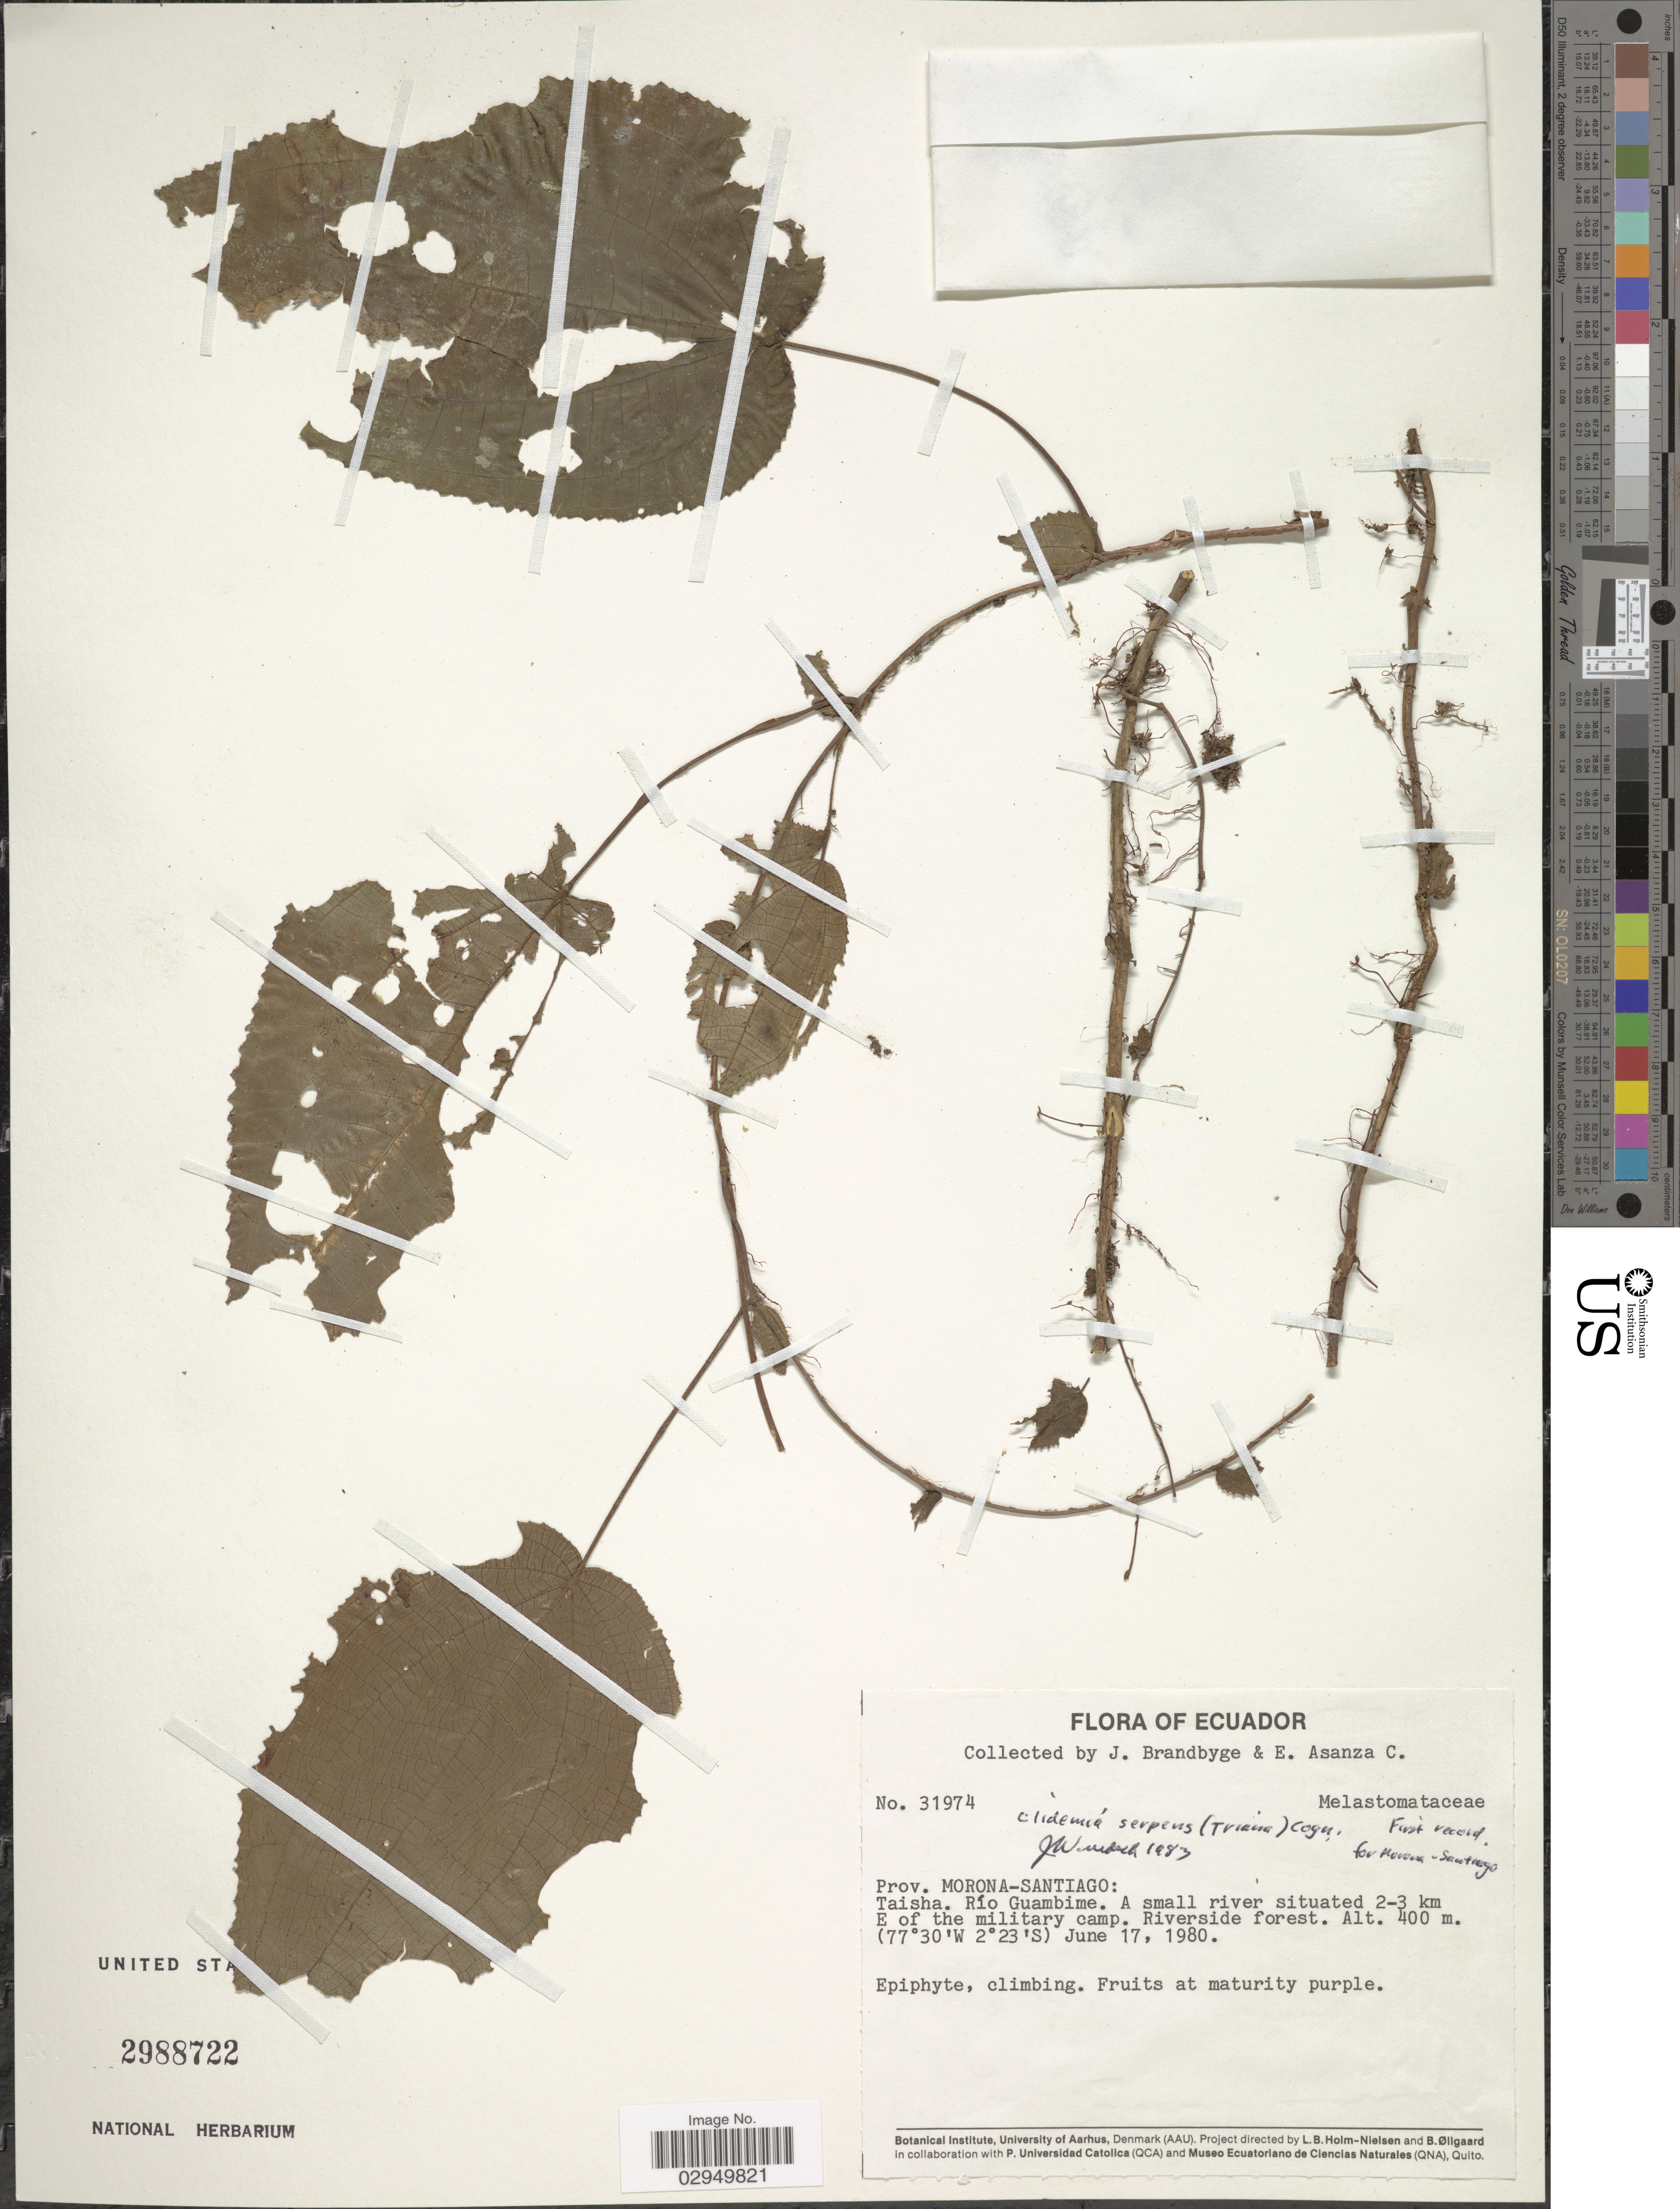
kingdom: Plantae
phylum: Tracheophyta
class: Magnoliopsida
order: Myrtales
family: Melastomataceae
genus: Clidemia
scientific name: Clidemia serpens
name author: (Triana) Cogn.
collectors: J. Brandbyge & E. Asanza C.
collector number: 31974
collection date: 1980-06-17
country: Ecuador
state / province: Morona-Santiago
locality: Taisha. Río Guambime. A small river situated 2-3 km E of the military camp.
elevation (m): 400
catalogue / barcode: US 2988722